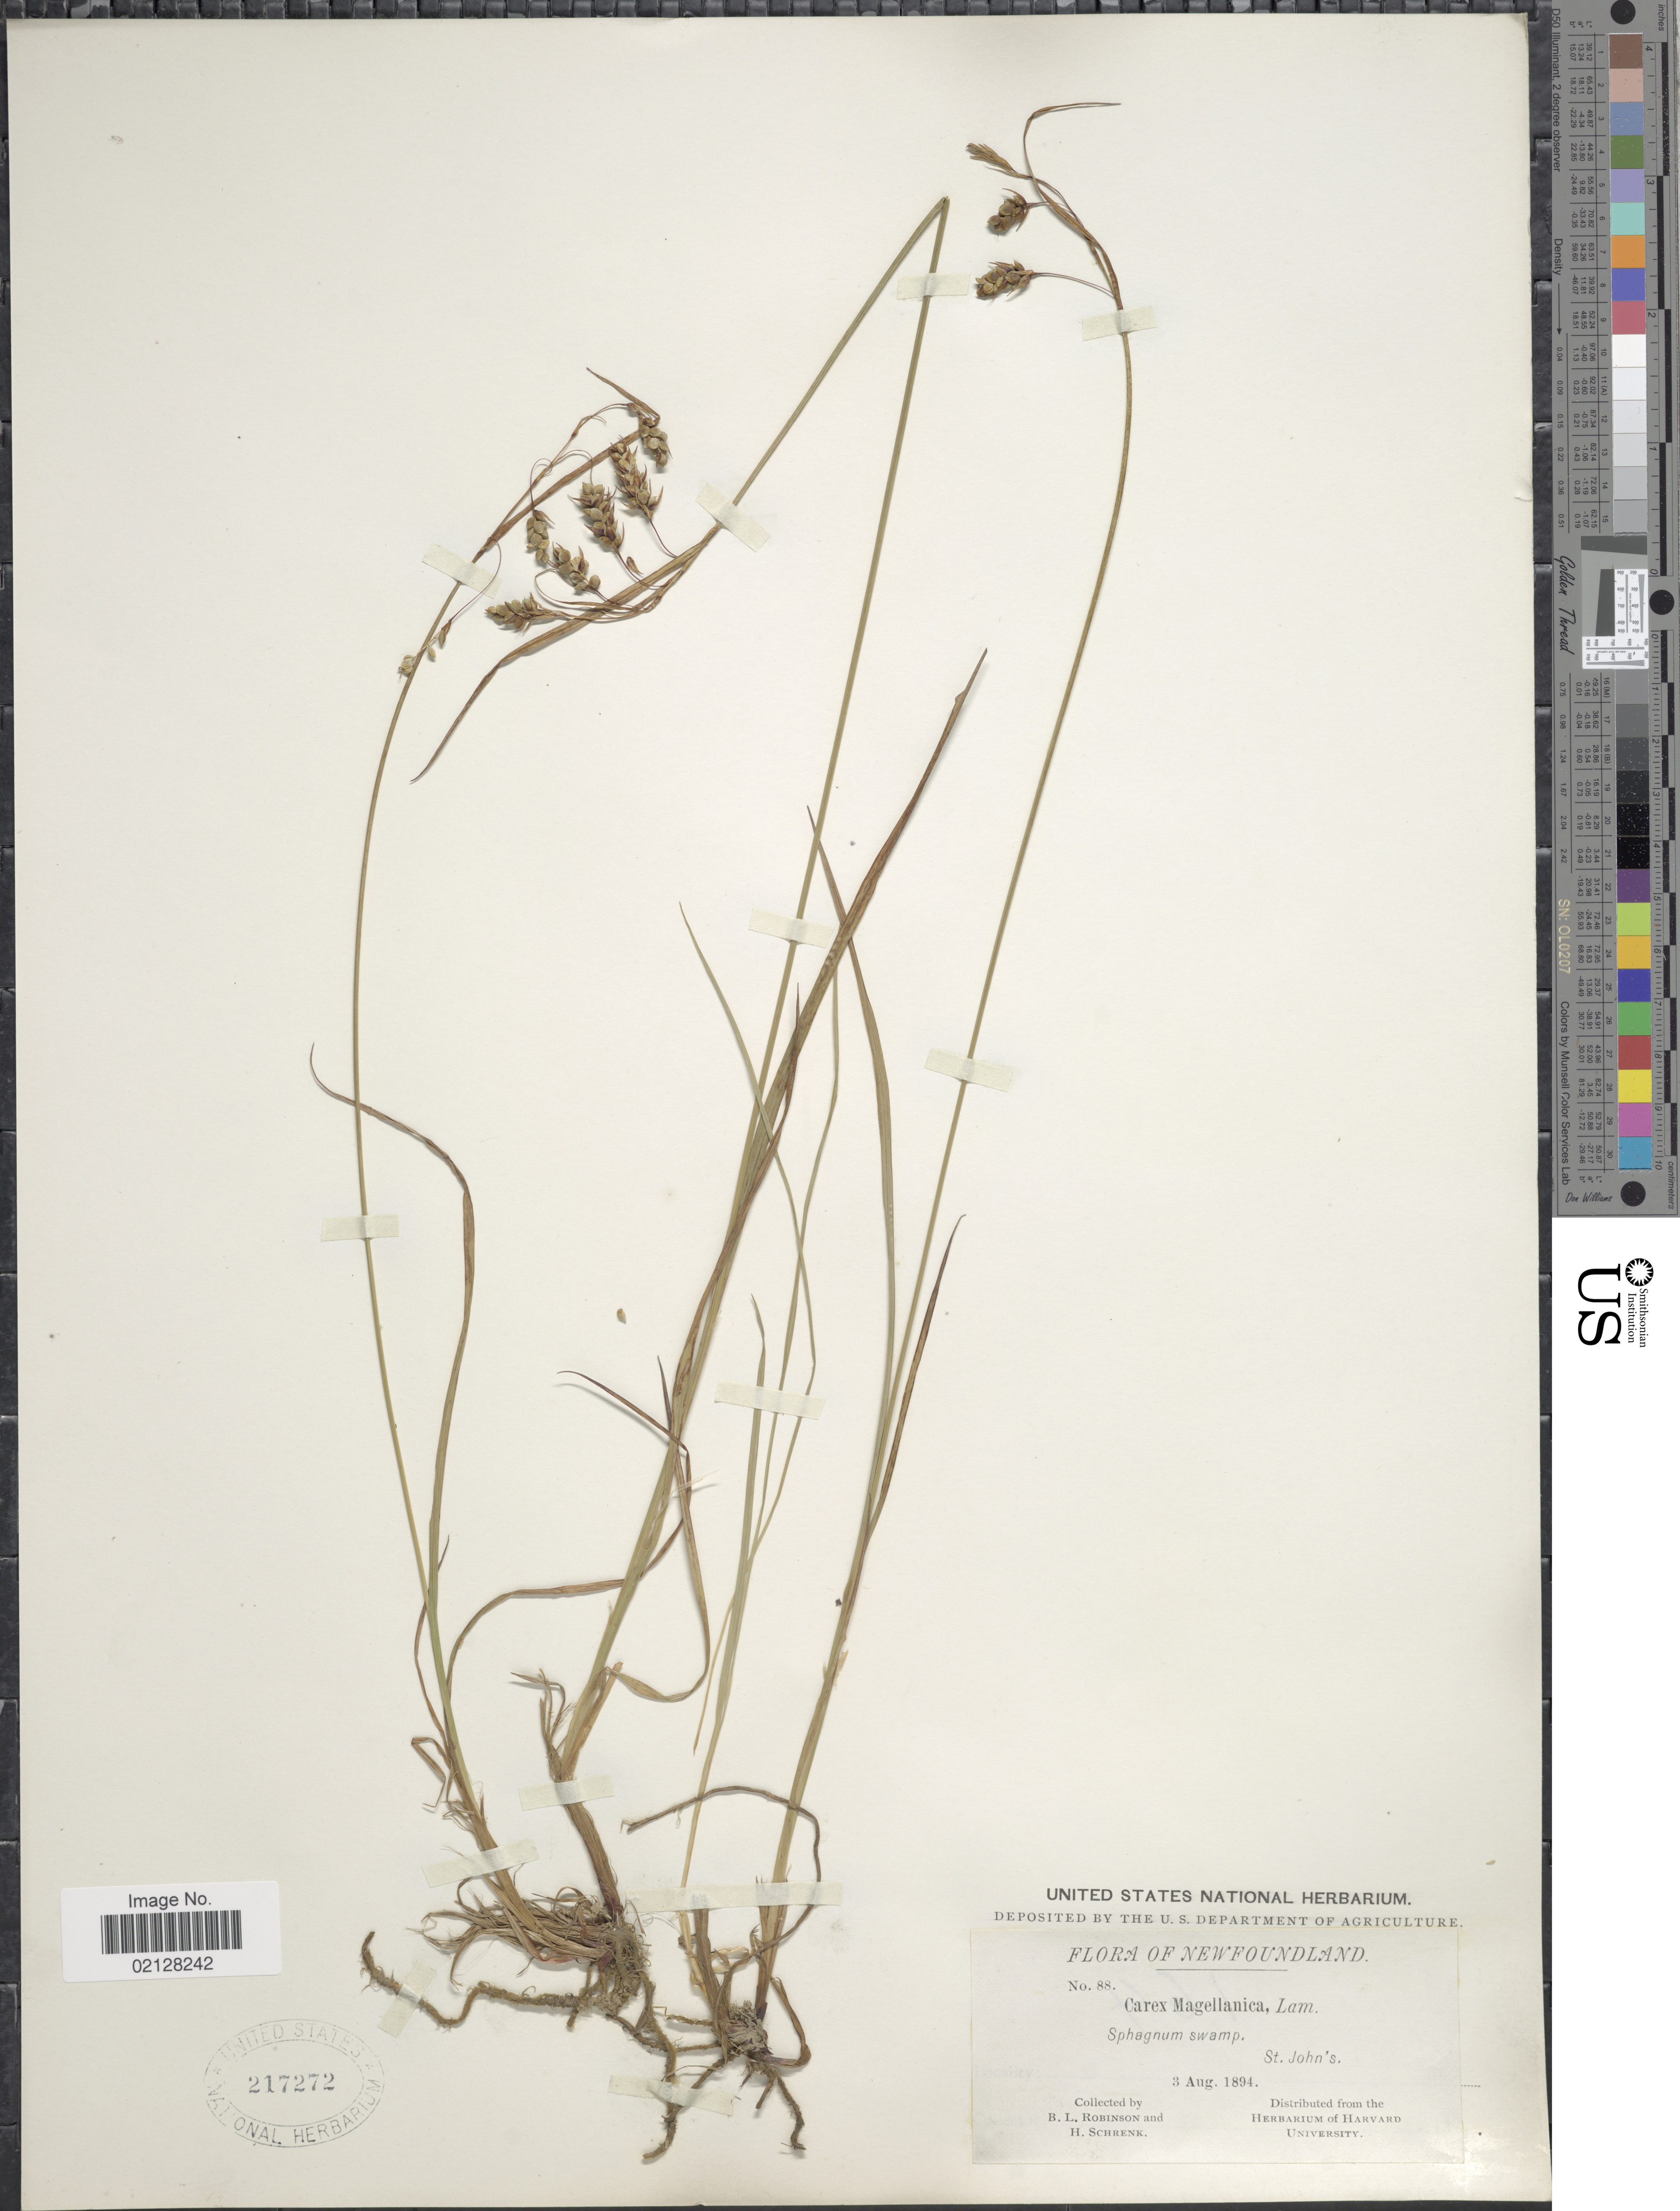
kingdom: Plantae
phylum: Tracheophyta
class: Liliopsida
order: Poales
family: Cyperaceae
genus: Carex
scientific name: Carex magellanica subsp. irrigua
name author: (Wahlenb.) Hiitonen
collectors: B. L. Robinson & H. v. Schrenk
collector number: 88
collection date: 1894-08-03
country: Canada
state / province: Newfoundland and Labrador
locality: Sphagnum swamp. St. John's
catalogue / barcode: US 217272